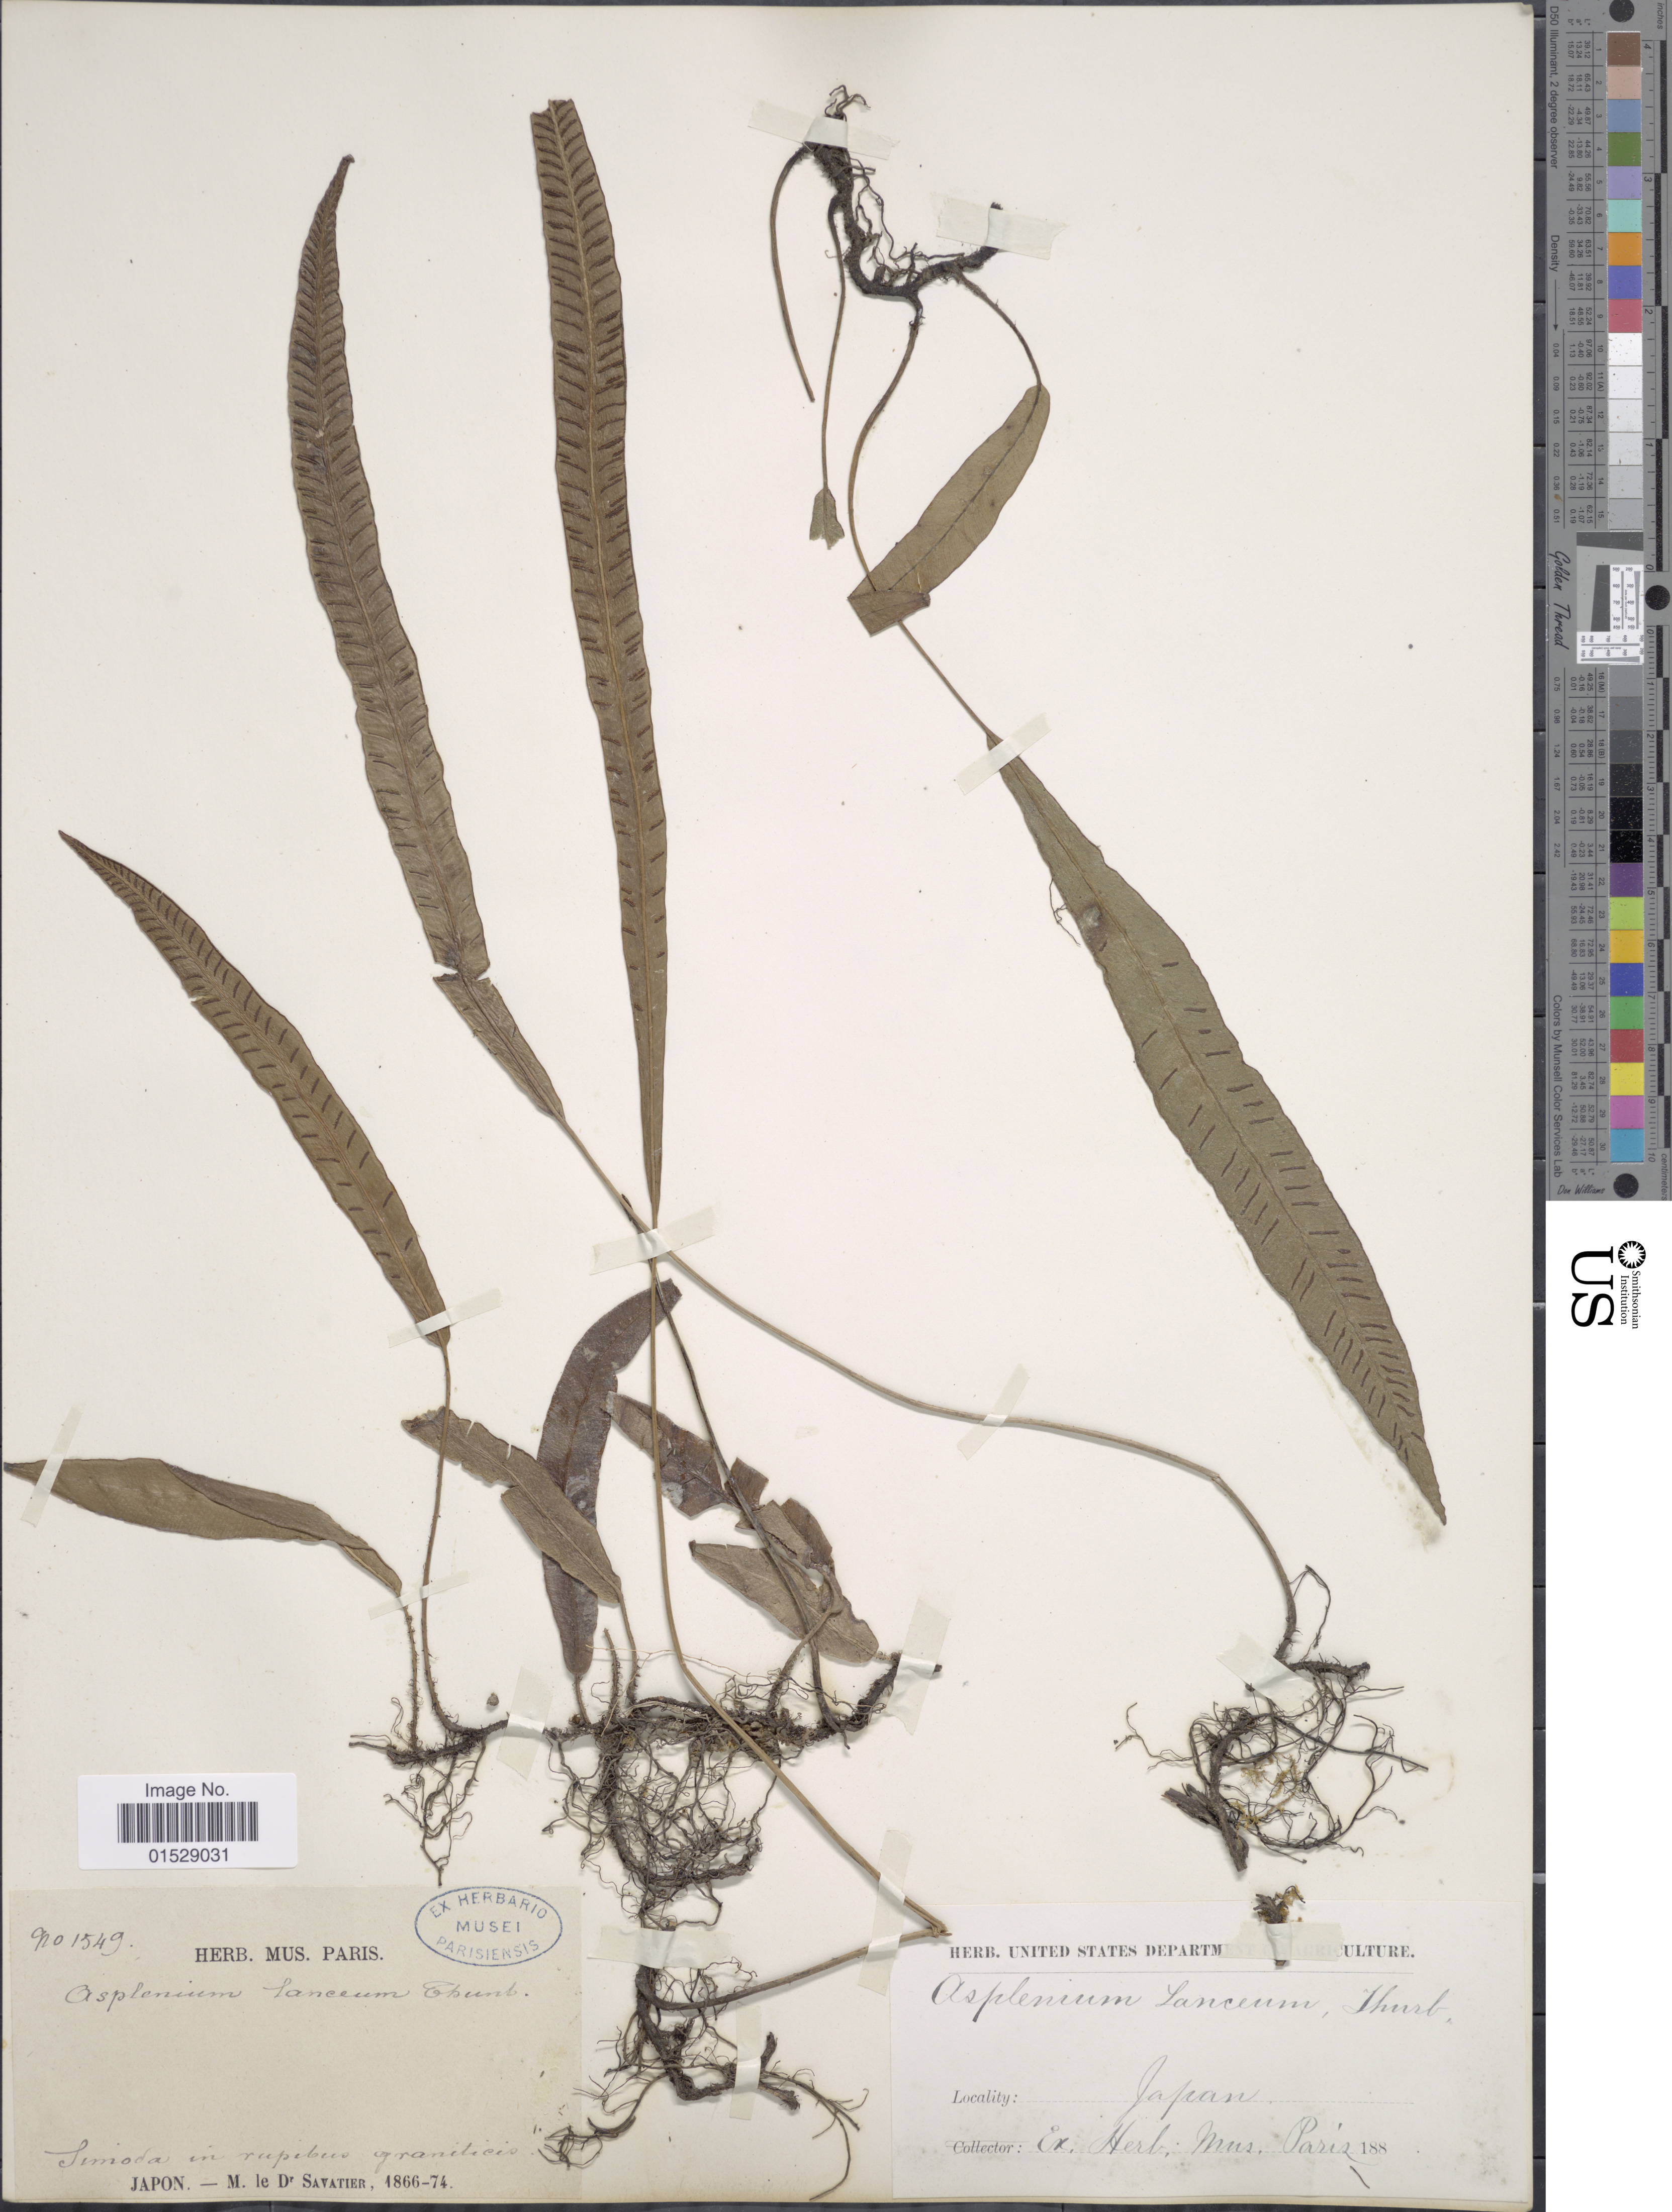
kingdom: Plantae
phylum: Tracheophyta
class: Polypodiopsida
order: Polypodiales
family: Athyriaceae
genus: Deparia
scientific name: Deparia lancea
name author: (Thunb.) Fraser-Jenk.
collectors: Savatier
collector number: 1549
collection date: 1866/1874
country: Japan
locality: Simoda in rupibus graniticis, Japon